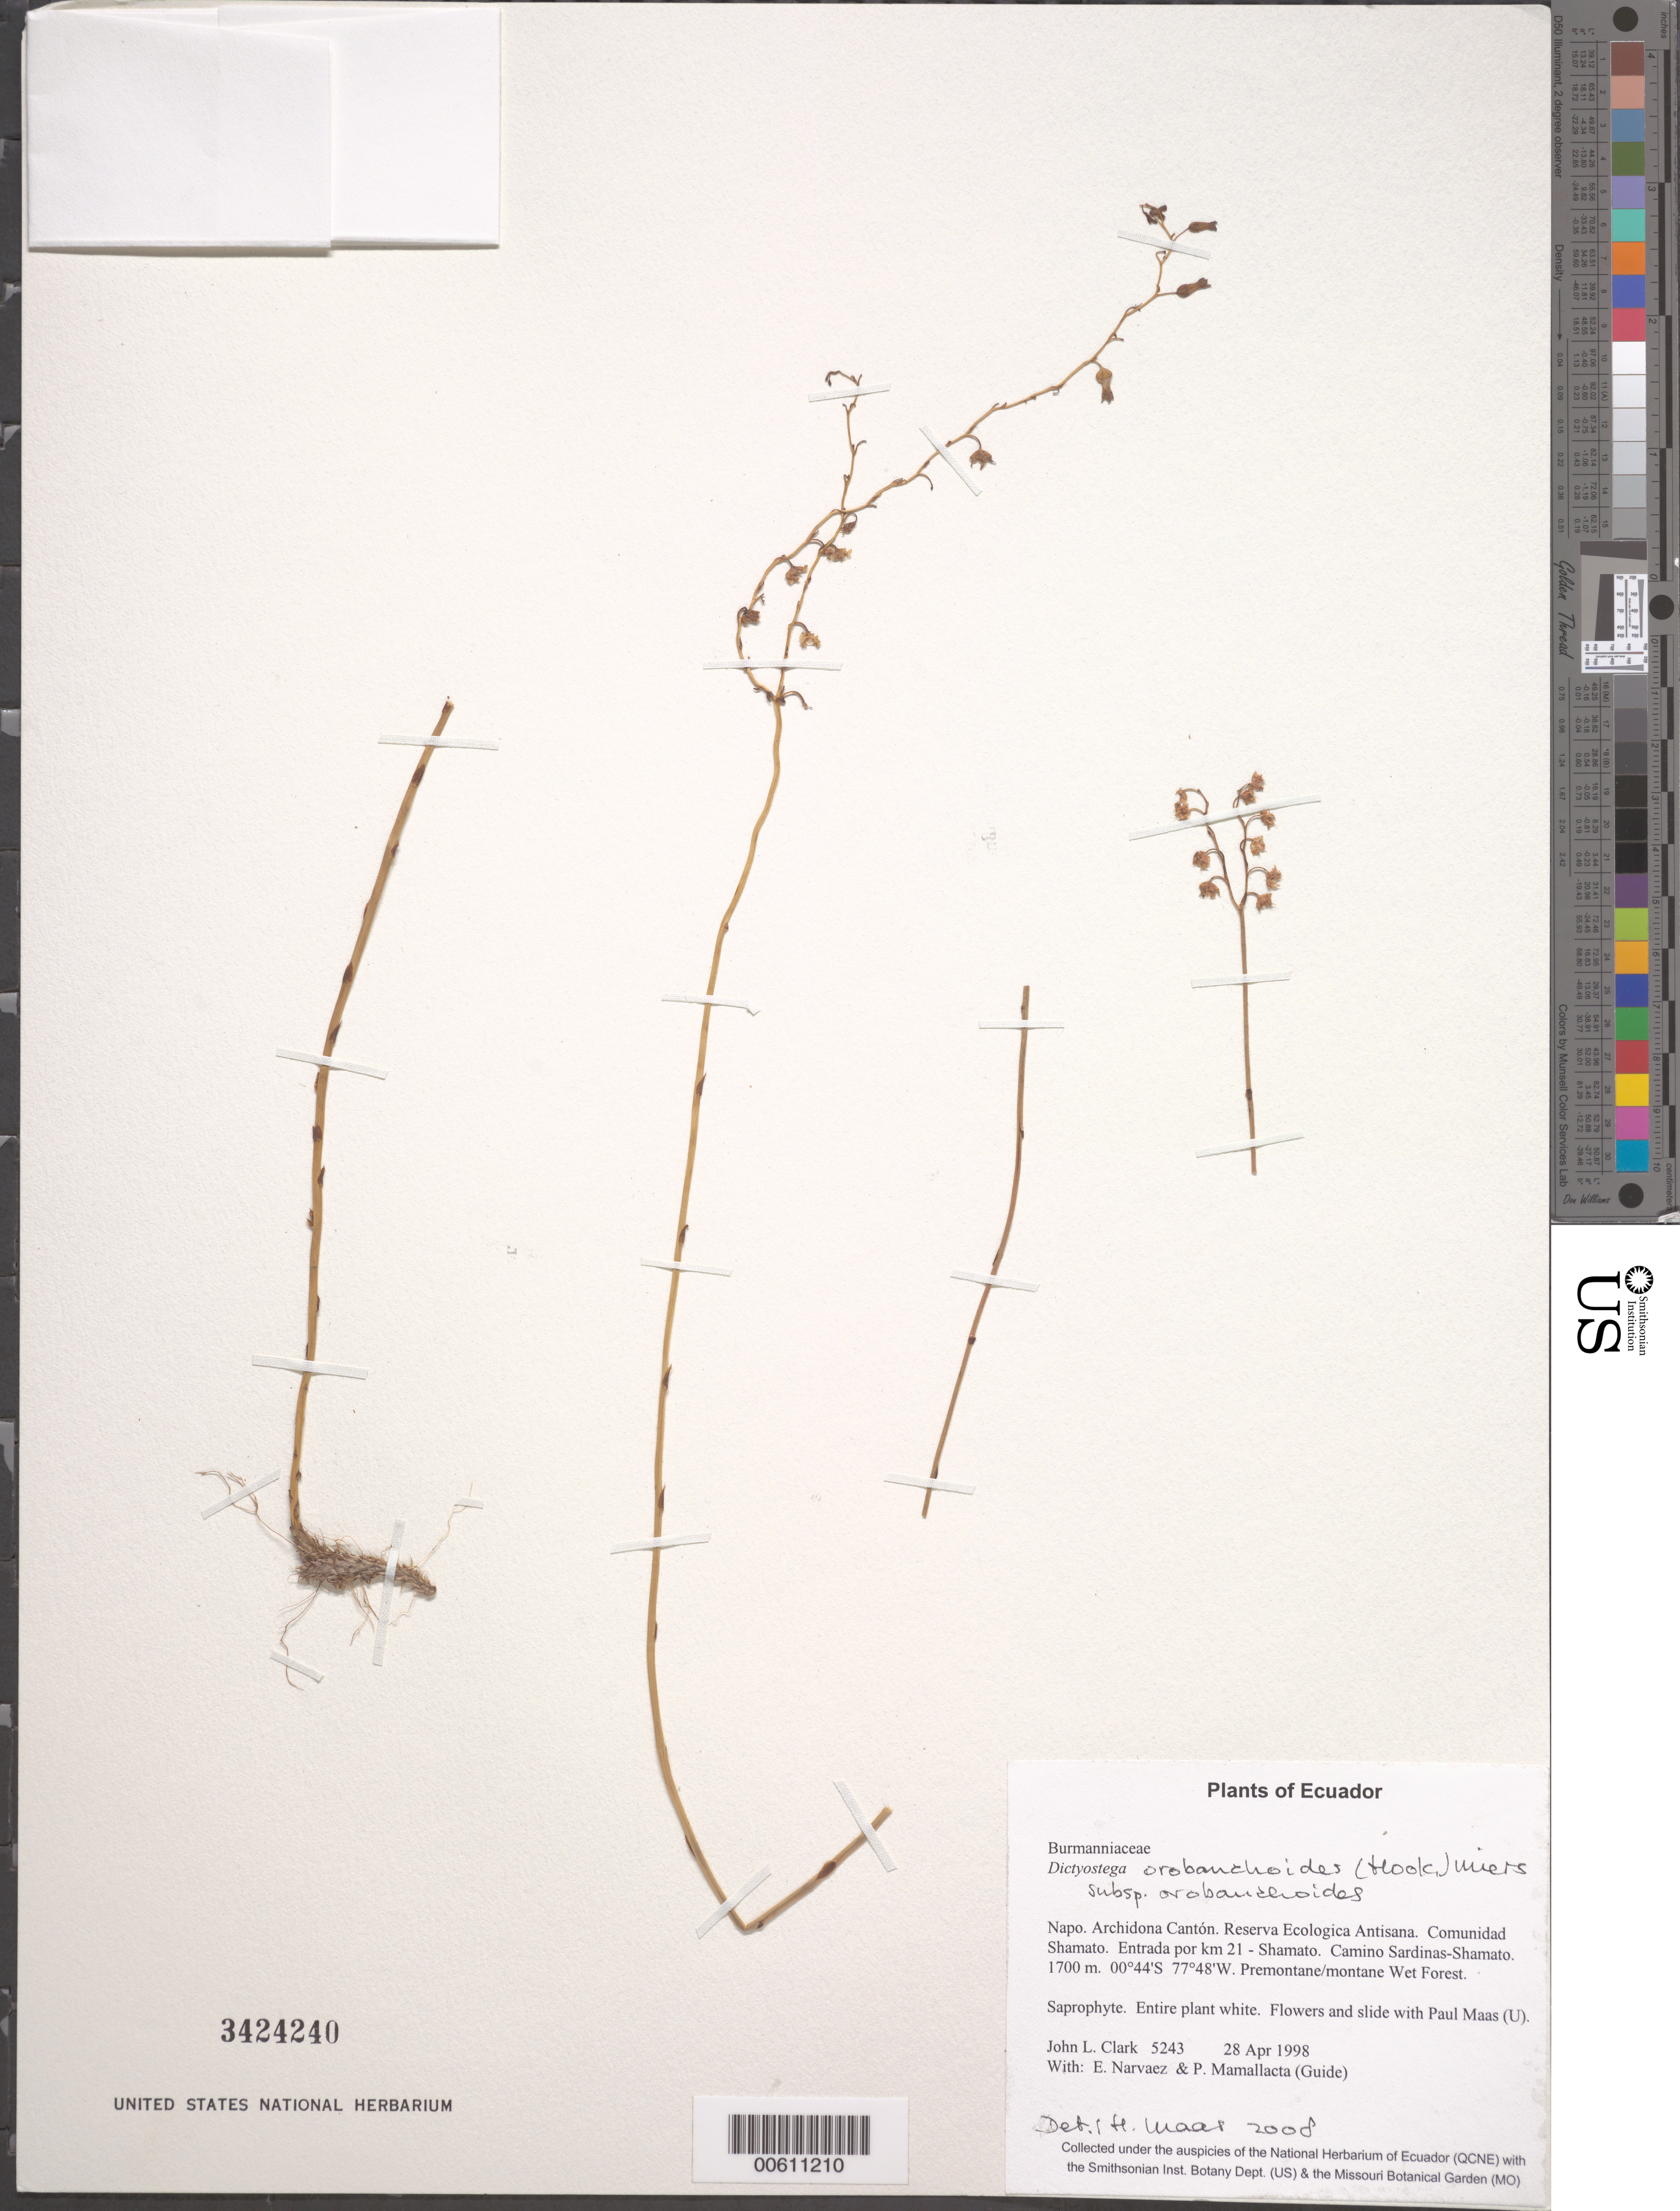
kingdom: Plantae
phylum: Tracheophyta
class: Liliopsida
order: Dioscoreales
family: Burmanniaceae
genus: Dictyostega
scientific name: Dictyostega orobanchoides subsp. orobanchoides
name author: (Hook.) Miers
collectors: J. L. Clark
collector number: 5243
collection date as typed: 28 Apr 1998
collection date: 1998-04-28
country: Ecuador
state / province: Napo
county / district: Archidona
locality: Archidona Canton, Reserva Ecologica Antisana, Comunidad Shamato.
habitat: Premontane/montane Wet Forest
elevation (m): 1700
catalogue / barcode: US 3424240